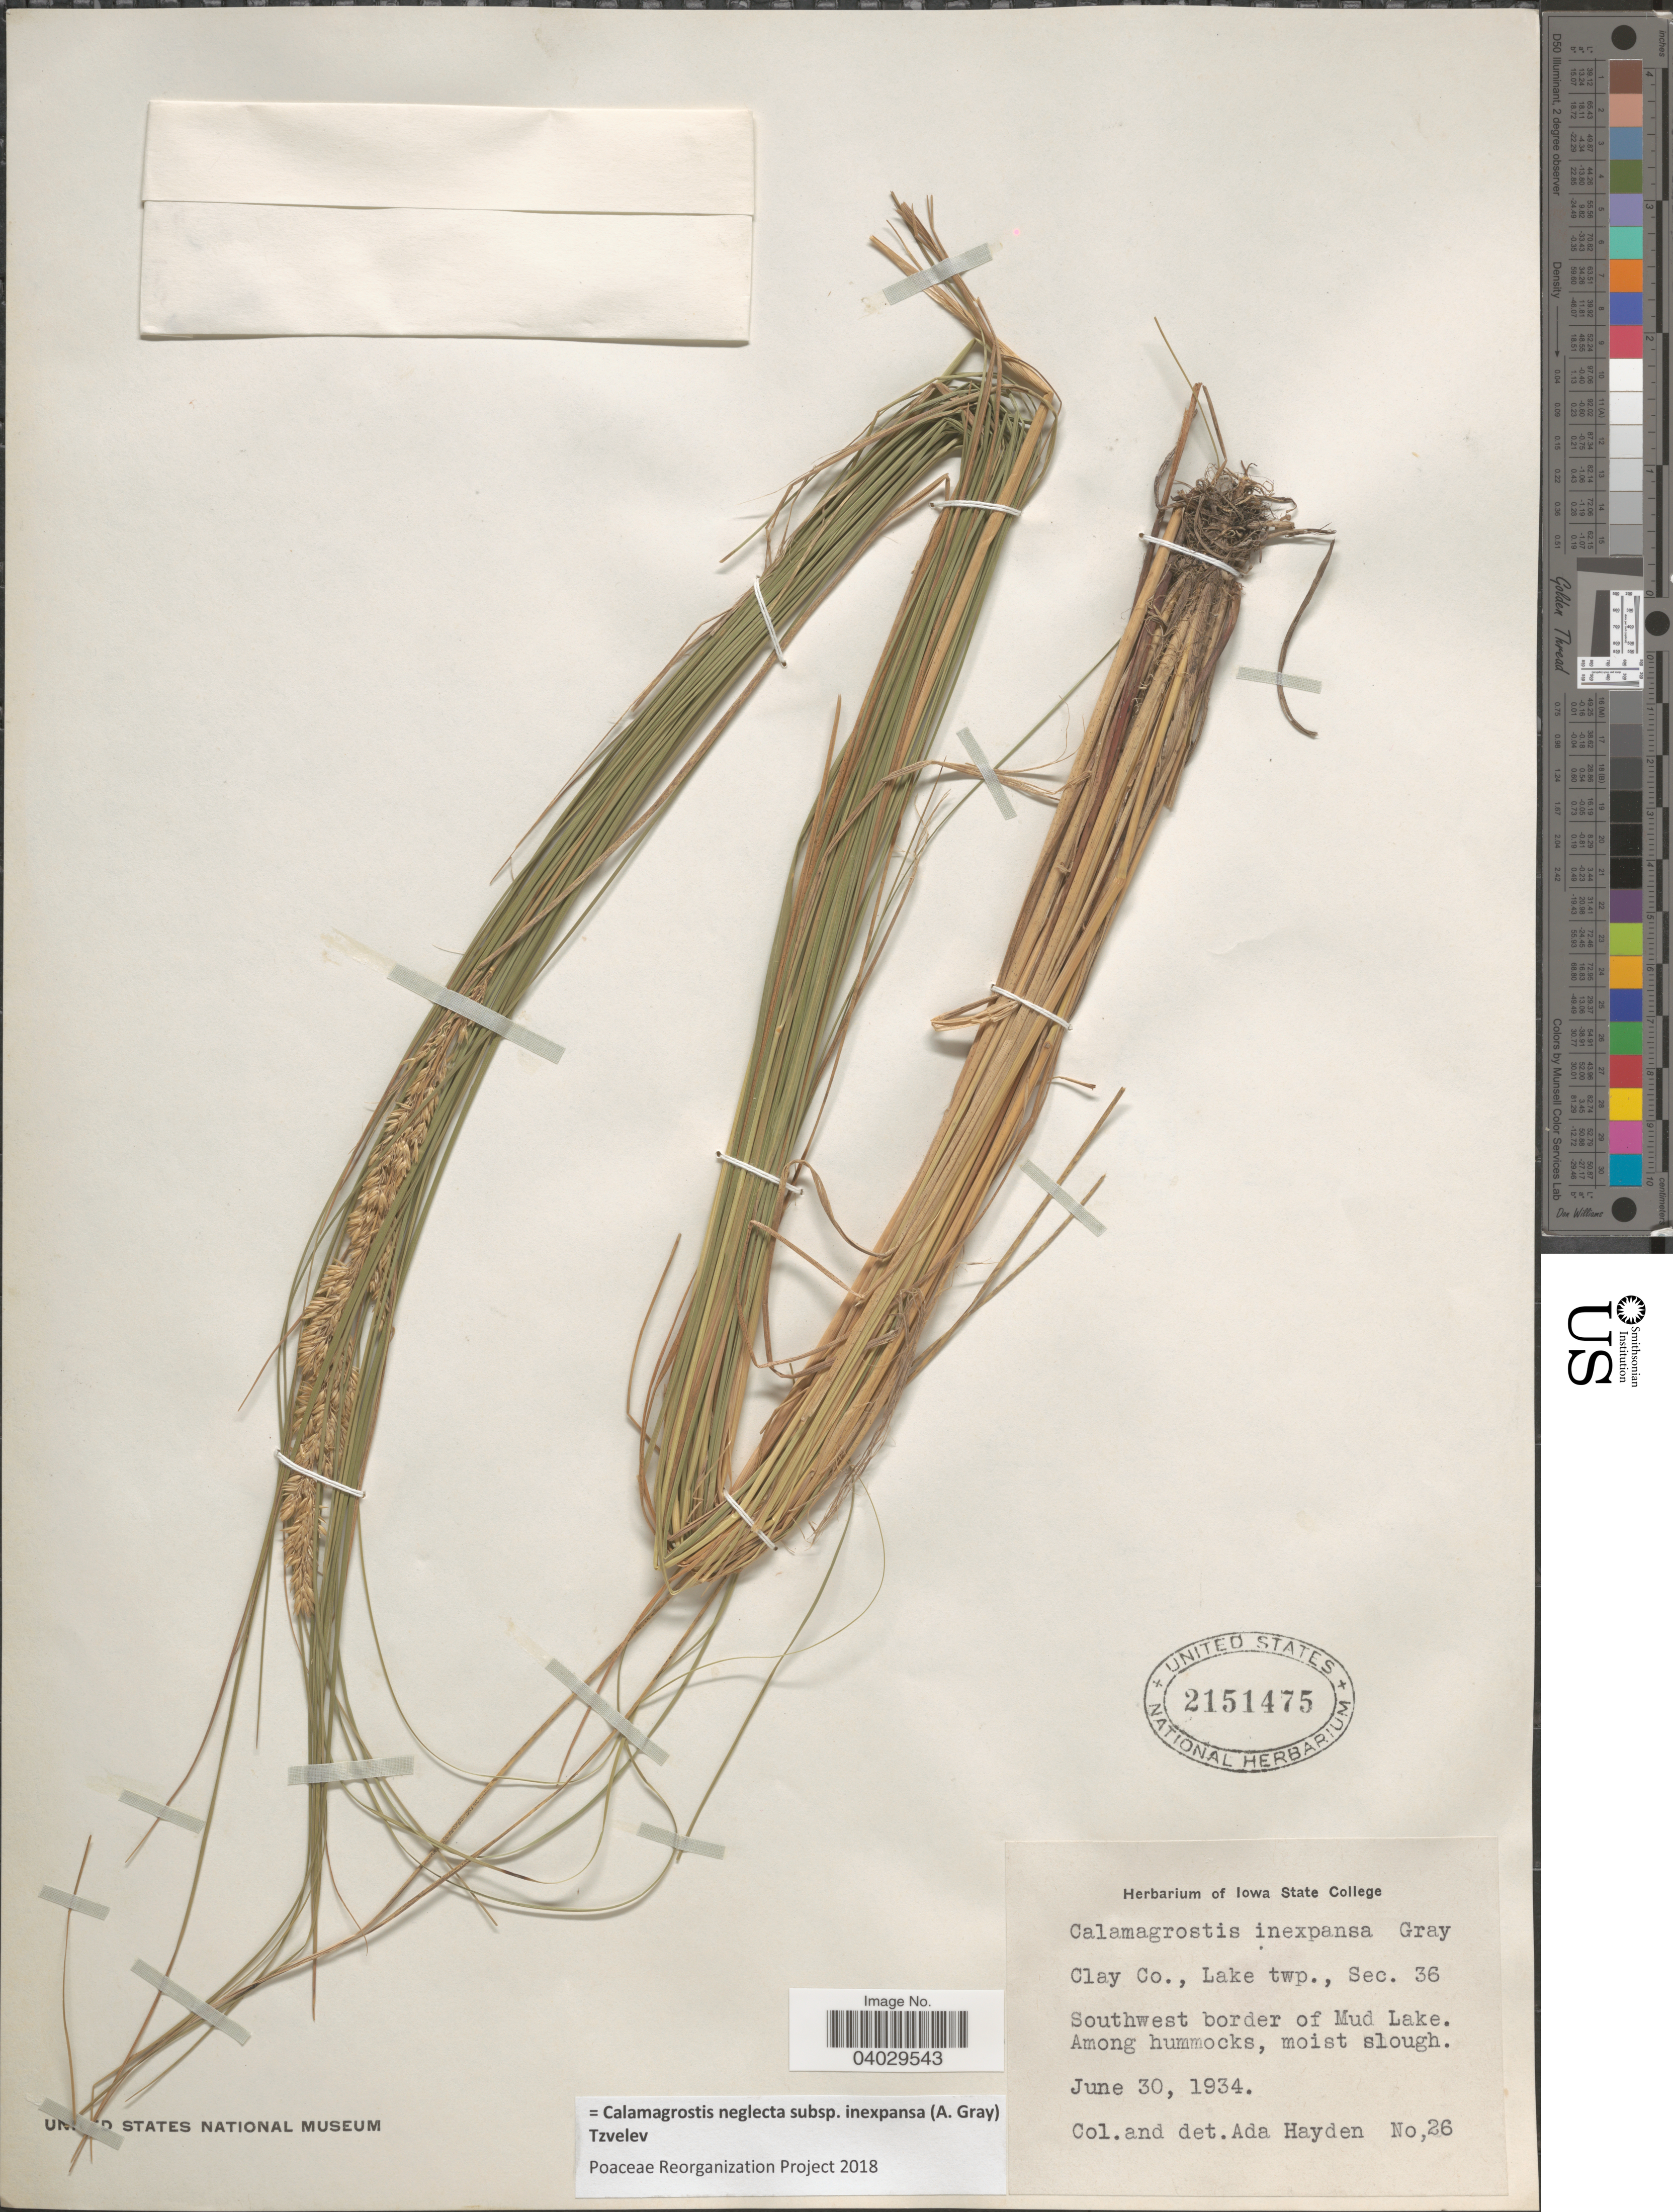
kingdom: Plantae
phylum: Tracheophyta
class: Liliopsida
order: Poales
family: Poaceae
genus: Calamagrostis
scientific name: Calamagrostis neglecta subsp. inexpansa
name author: (A. Gray) Tzvelev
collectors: Ada Hayden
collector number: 26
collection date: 1934-06-30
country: United States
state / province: Iowa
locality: Clay Co., Lake twp., Sec. 36. Southwest border of Mud Lake.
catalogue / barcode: US 2151475